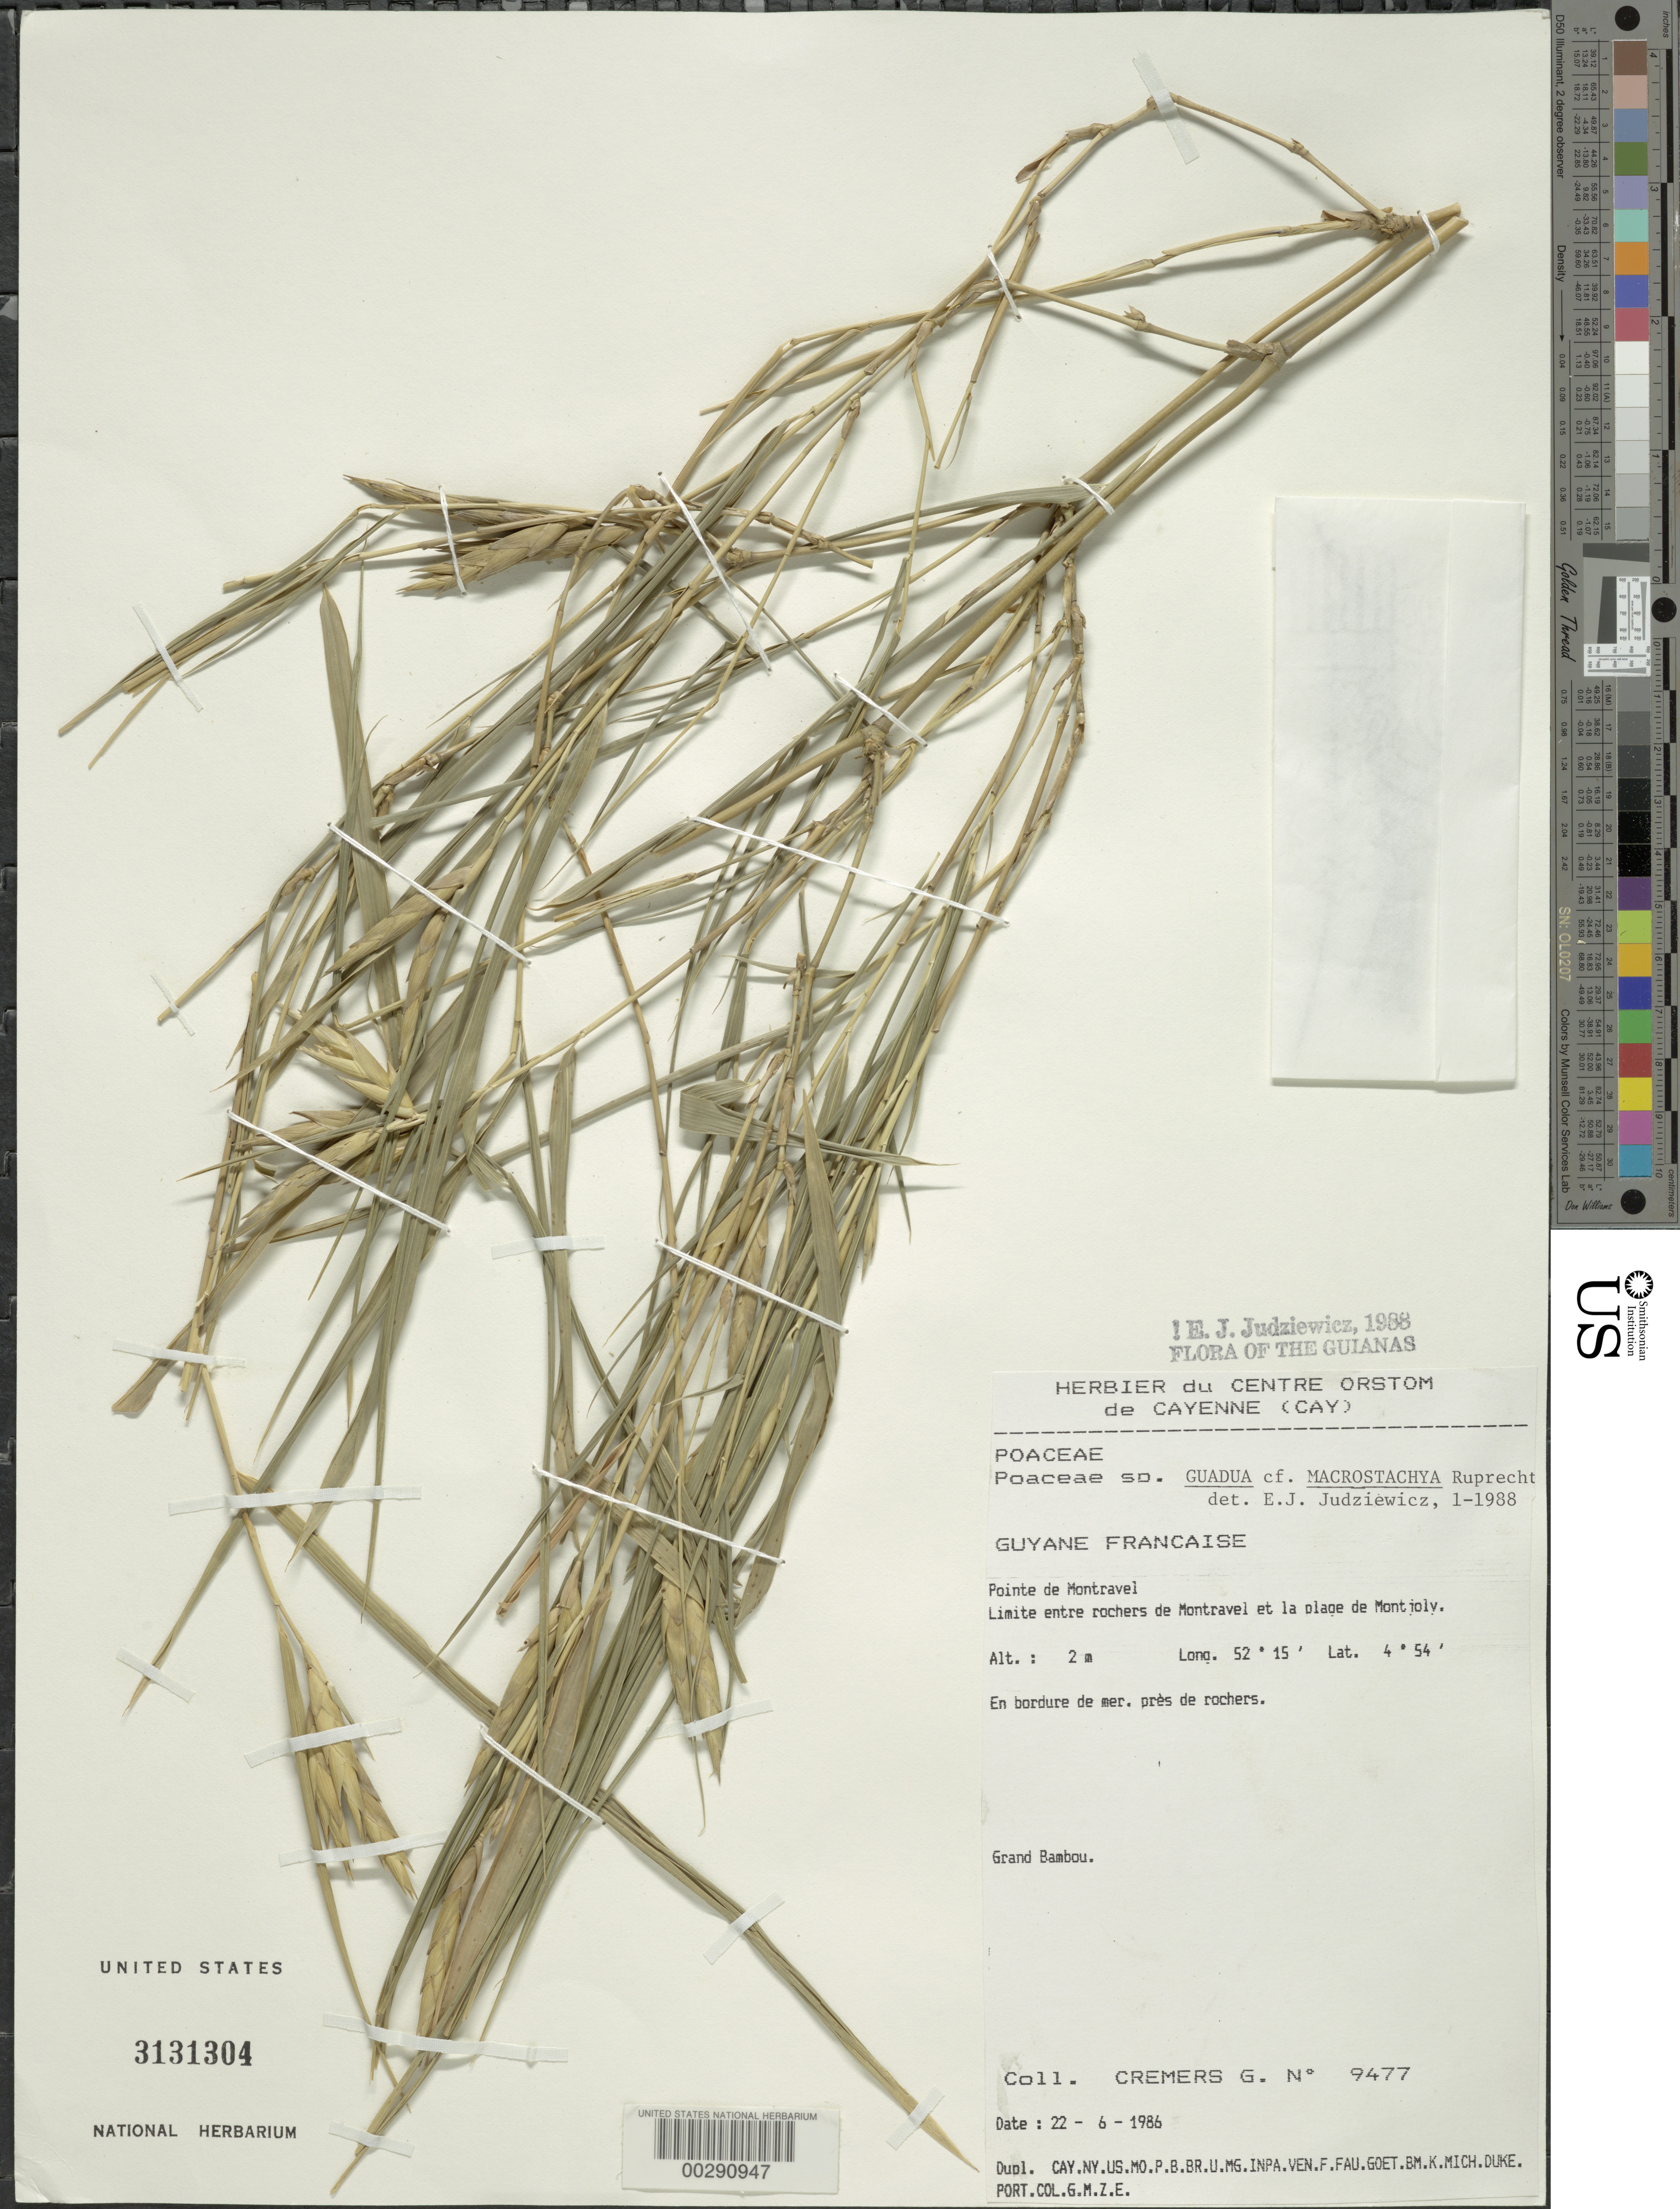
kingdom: Plantae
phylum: Tracheophyta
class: Liliopsida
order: Poales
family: Poaceae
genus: Guadua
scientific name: Guadua macrostachya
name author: Rupr.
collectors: G. Cremers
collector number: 9477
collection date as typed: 22 Jun 1986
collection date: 1986-06-22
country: French Guiana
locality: Pointe de montravel, limited between the rochers of montravel and the shore of montjoly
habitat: Edge of sea; near the rocks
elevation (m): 2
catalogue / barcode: US 3131304